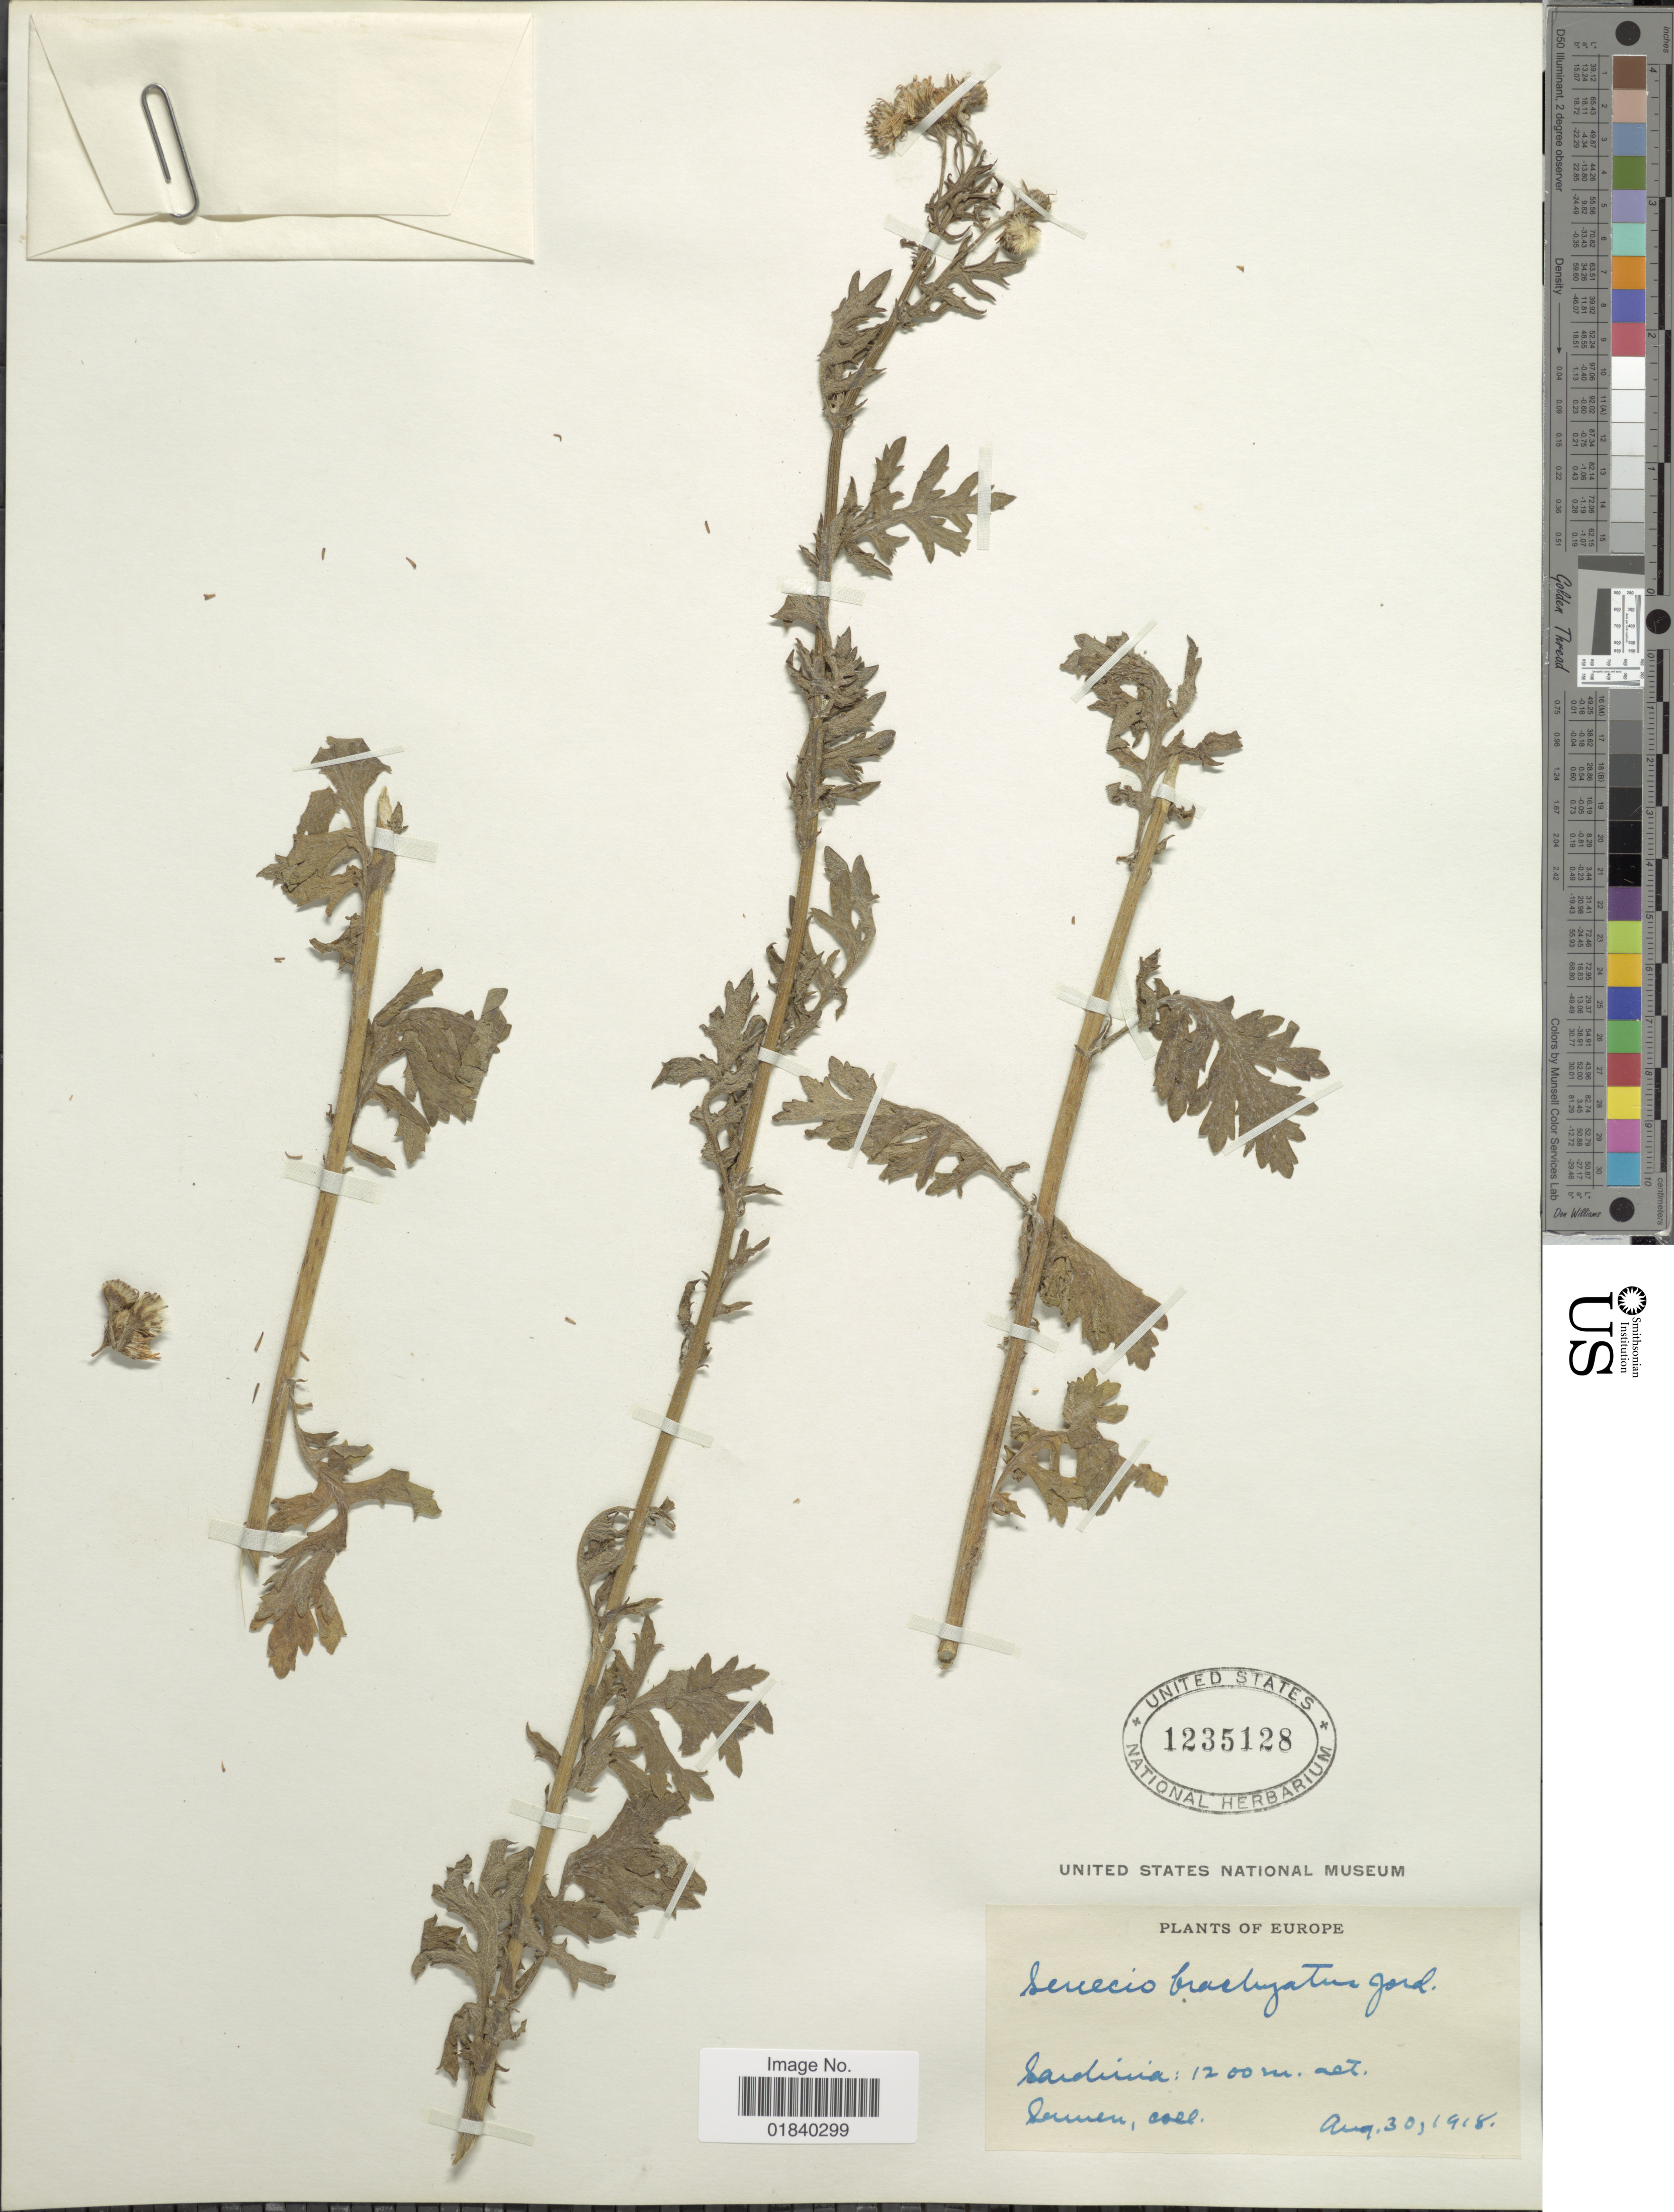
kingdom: Plantae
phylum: Tracheophyta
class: Magnoliopsida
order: Asterales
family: Asteraceae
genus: Senecio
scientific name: Senecio brachyatus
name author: Jord.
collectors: Lauren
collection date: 1918-08-30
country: Italy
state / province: Sardegna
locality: Europe. Sardinia.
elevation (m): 1200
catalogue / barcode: US 1235128